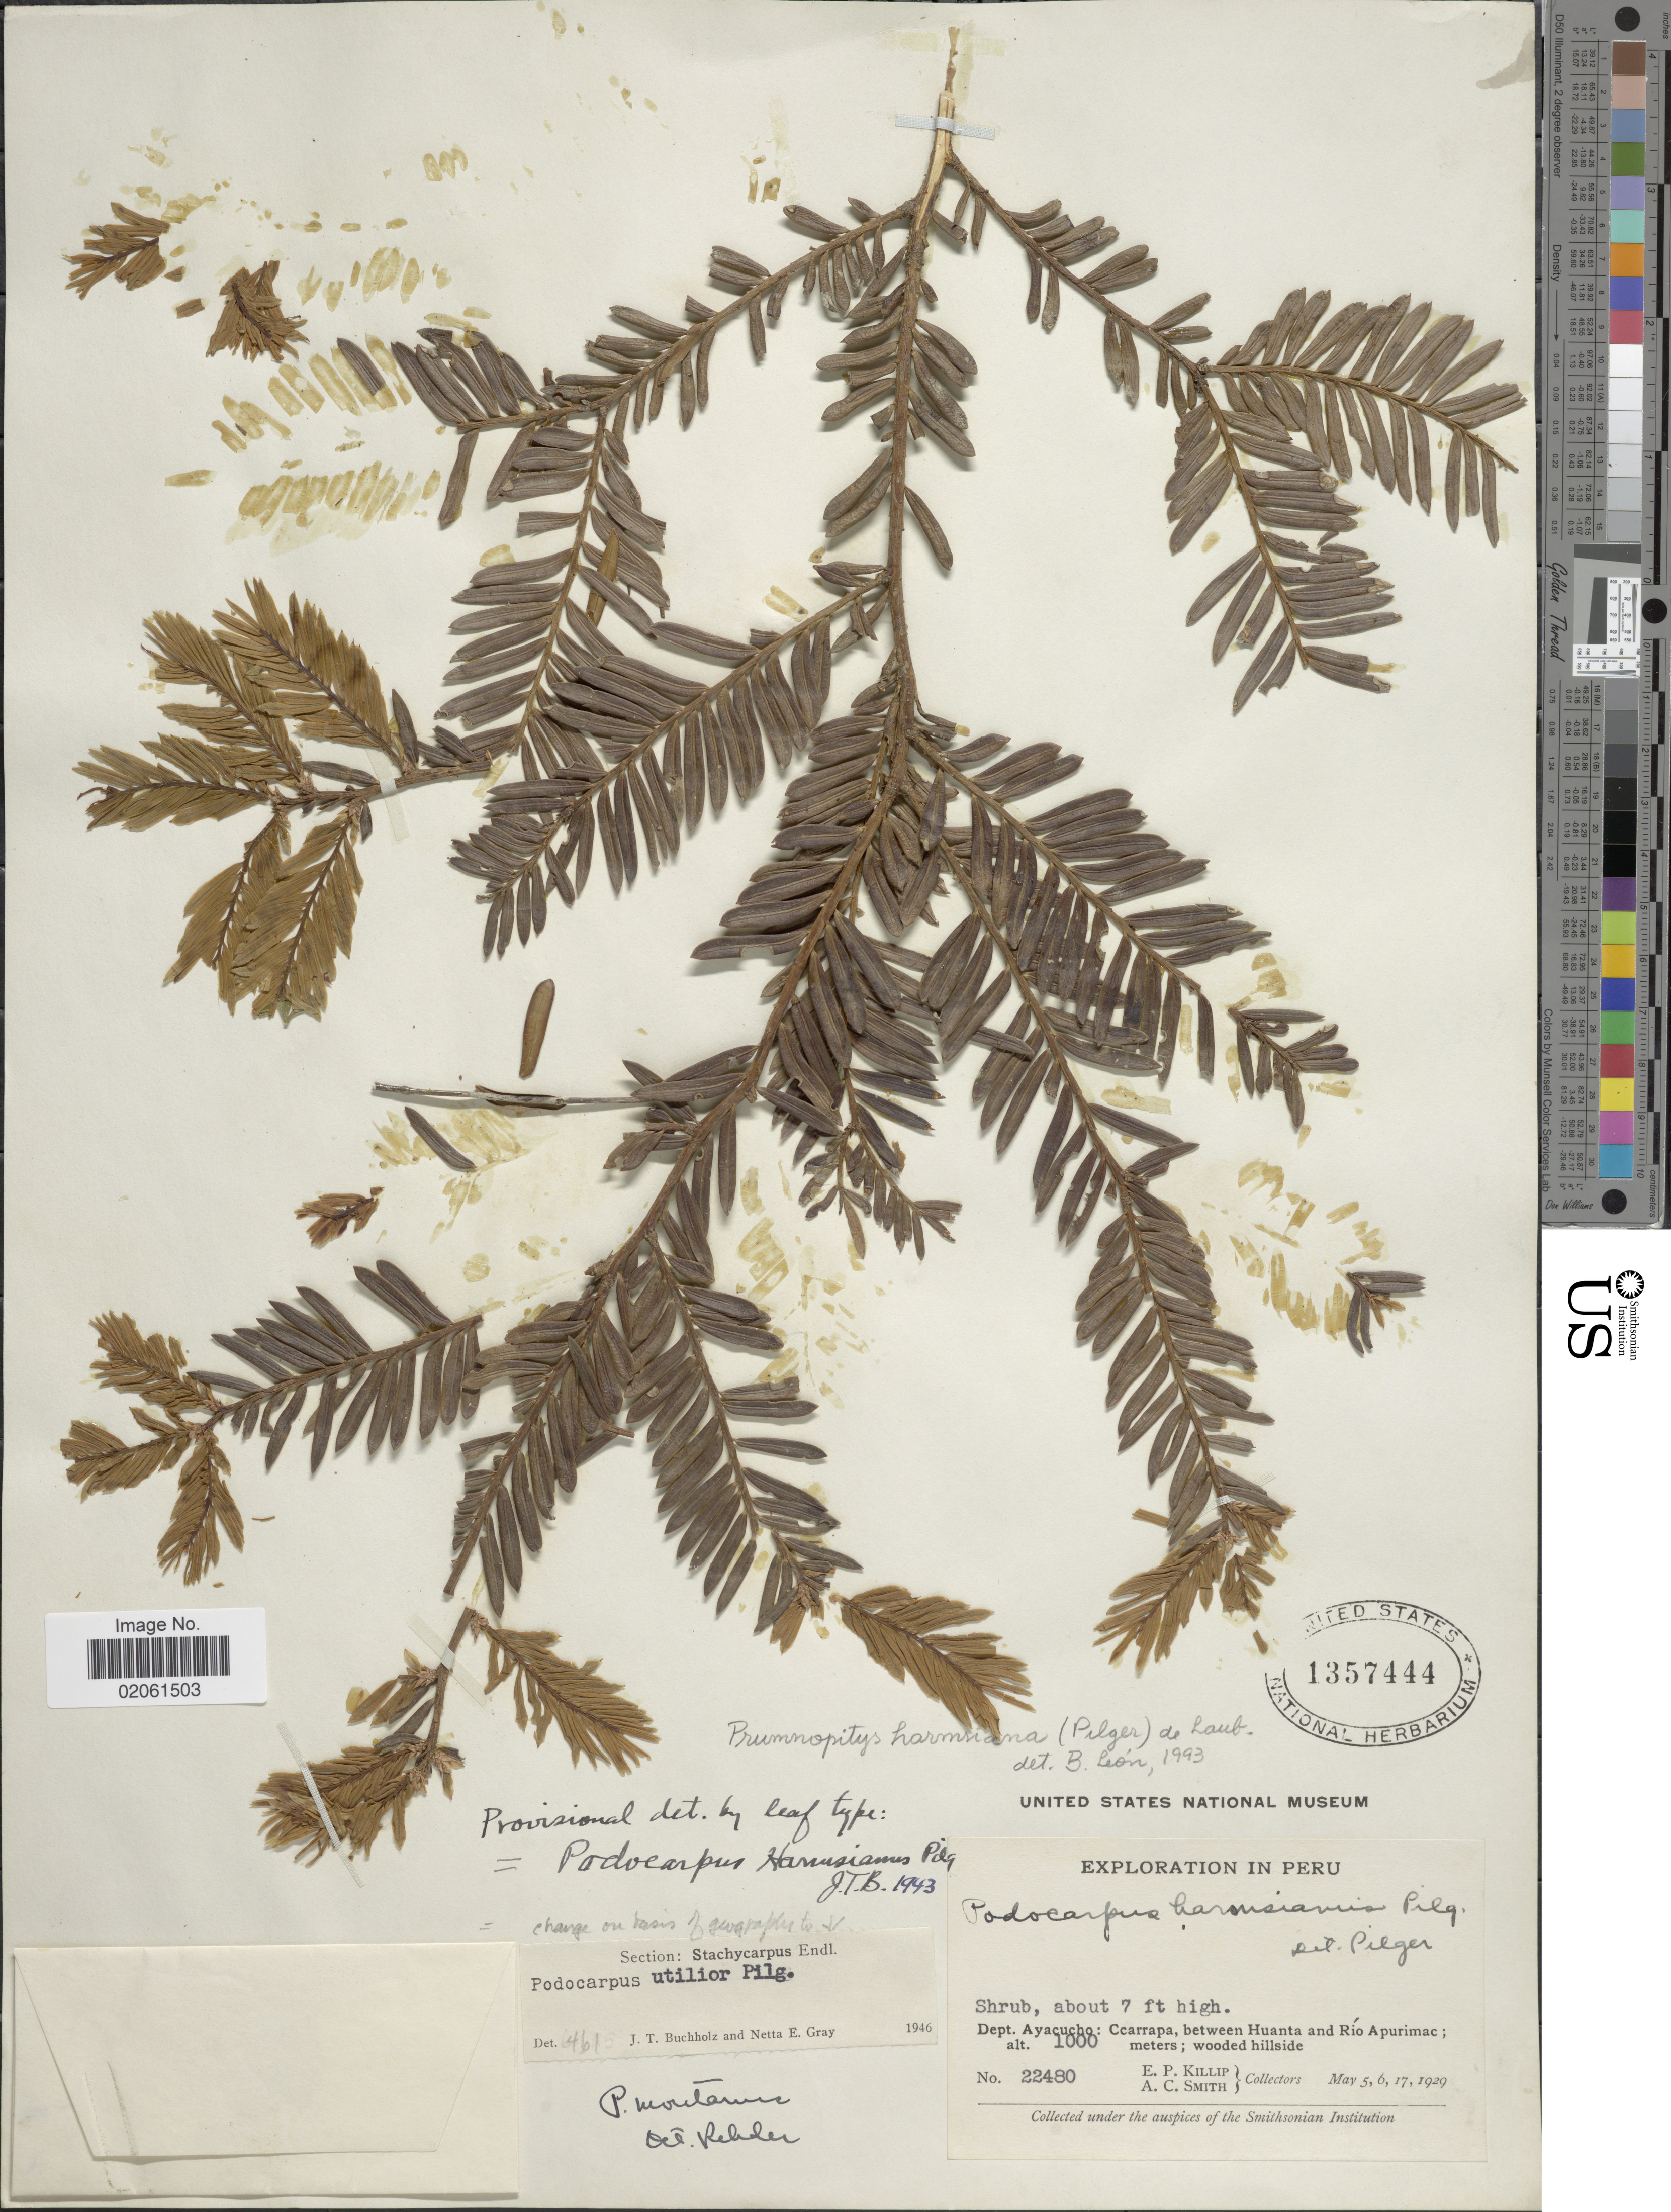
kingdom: Plantae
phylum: Tracheophyta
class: Pinopsida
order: Pinales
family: Podocarpaceae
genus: Podocarpus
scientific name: Podocarpus harmsianus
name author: Pilg.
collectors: E. P. Killip & A. C. Smith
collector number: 22480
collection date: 1929-05-05/1929-05-17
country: Peru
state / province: Ayacucho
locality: Dept. Ayacucho: Ccarrapam between Huanta and Rio Apurimac.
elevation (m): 1000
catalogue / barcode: US 1357444